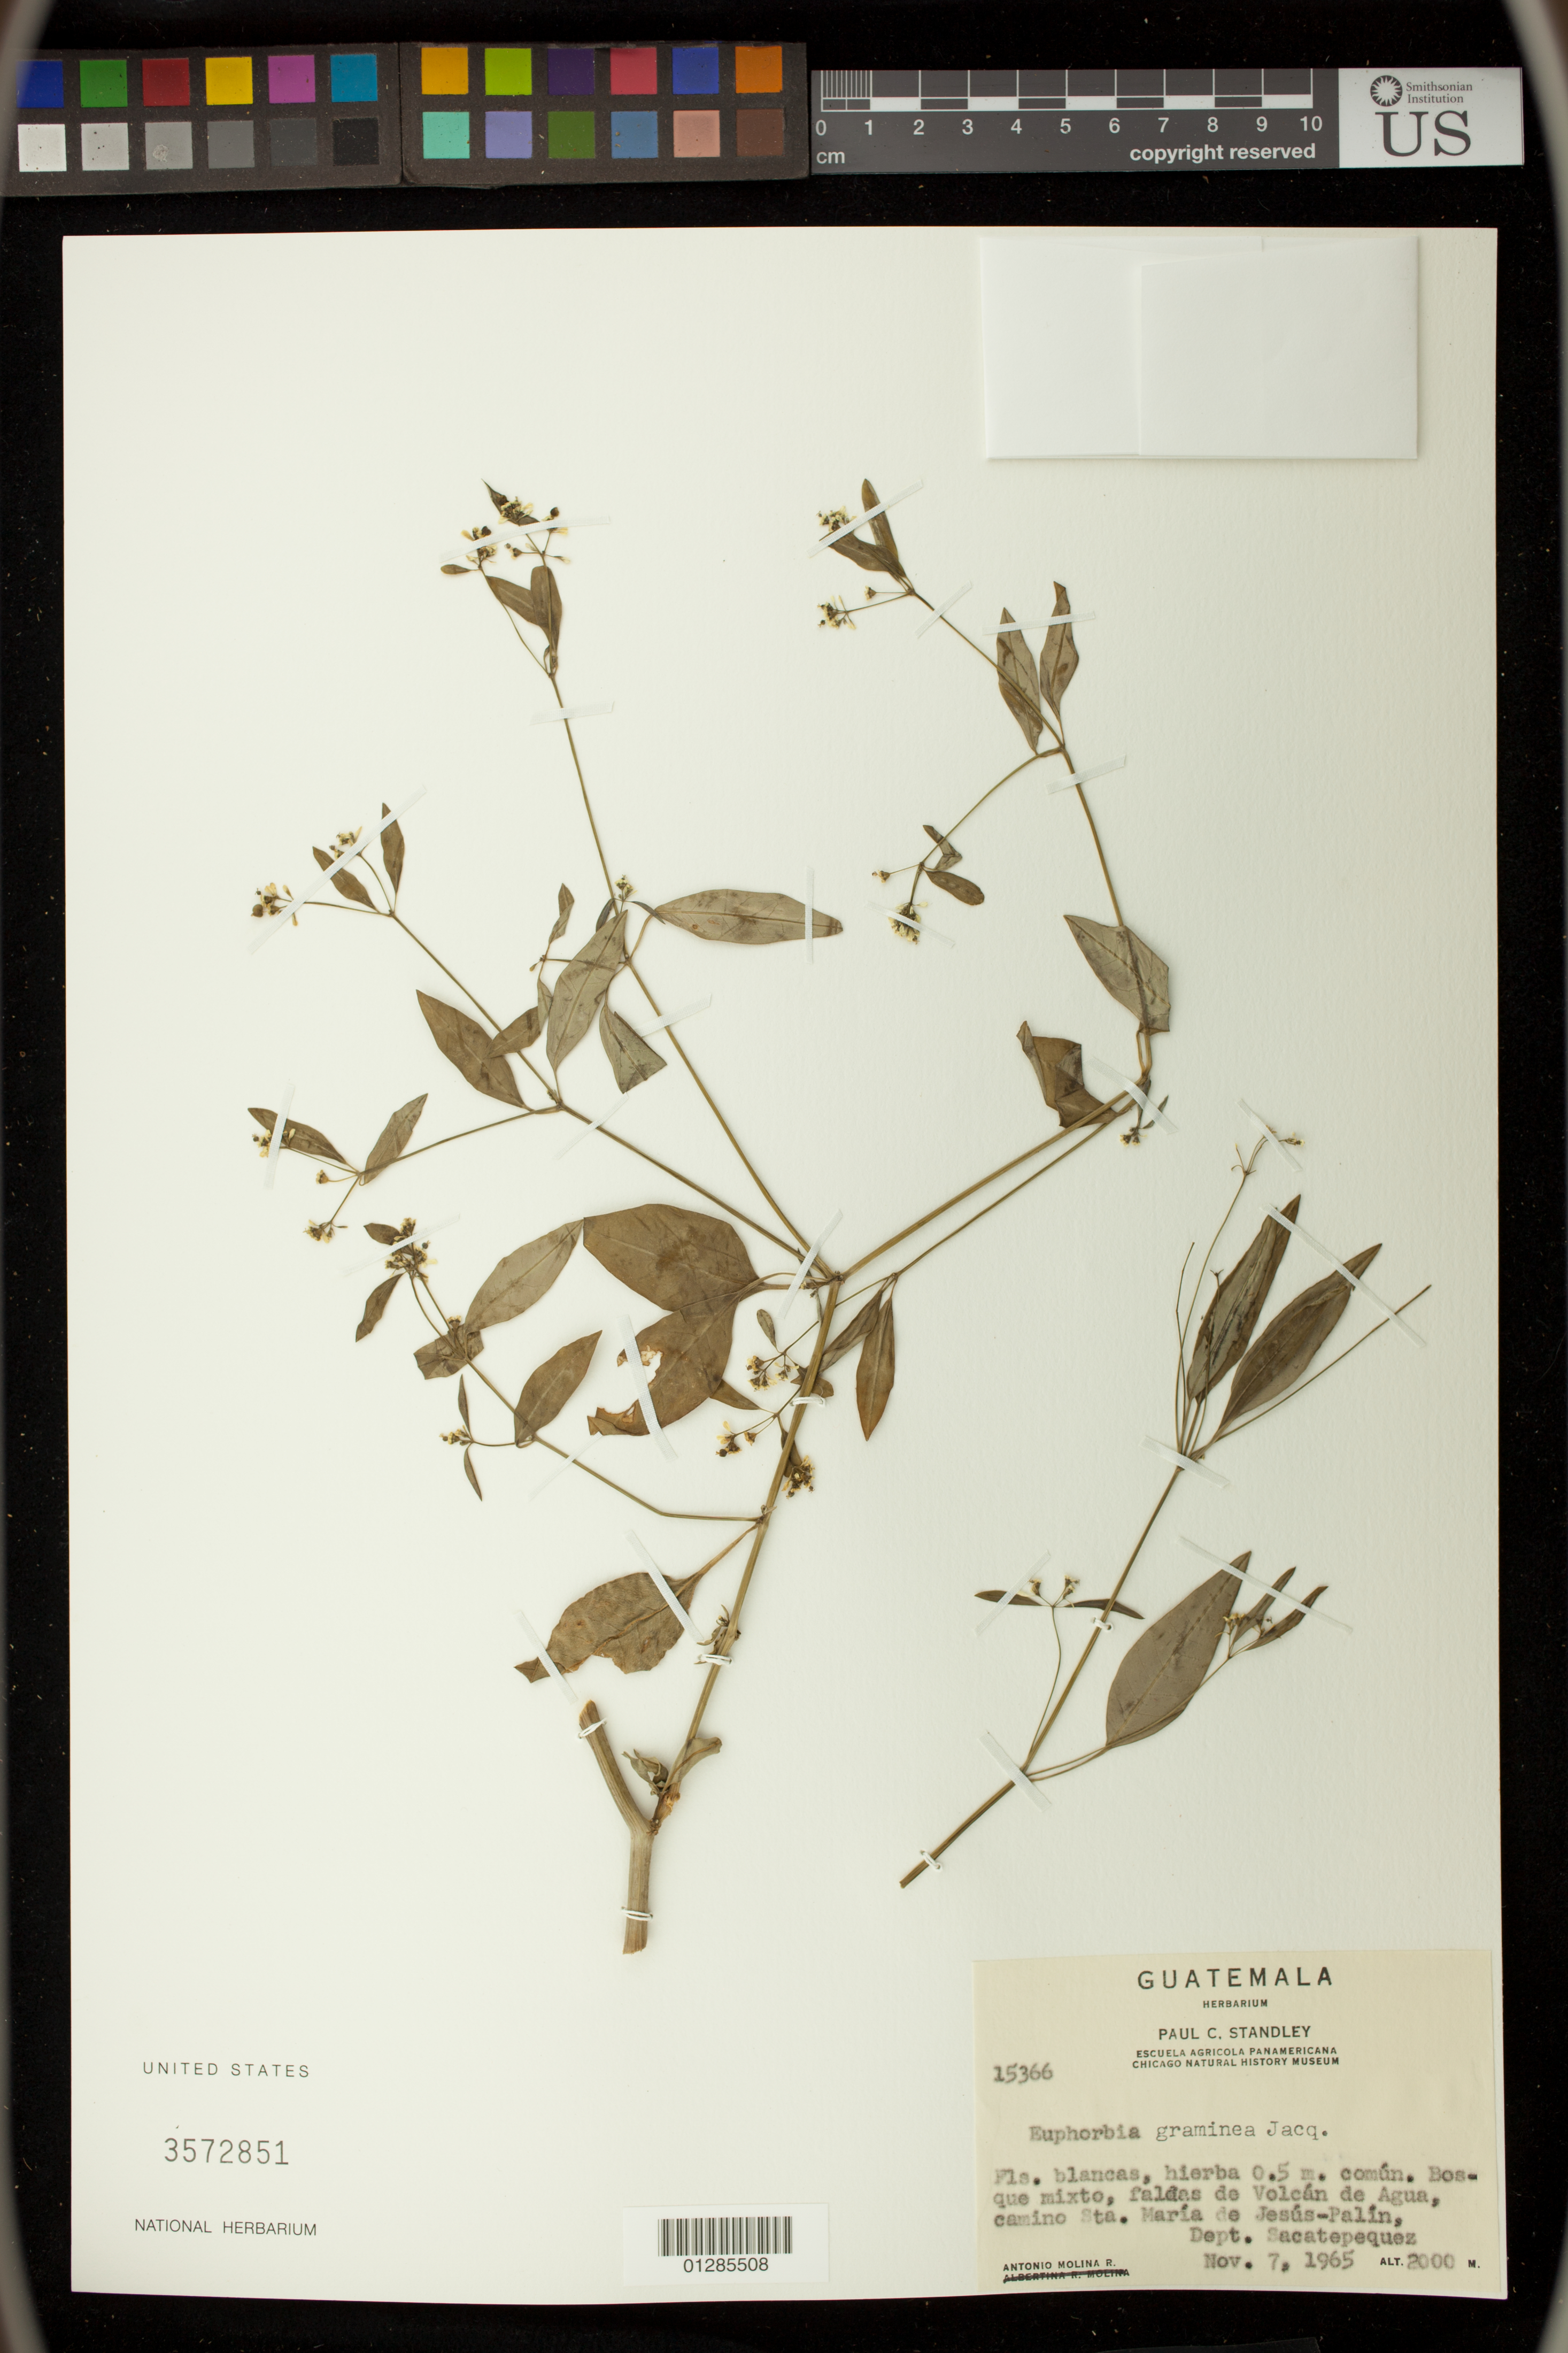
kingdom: Plantae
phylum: Tracheophyta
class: Magnoliopsida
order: Malpighiales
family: Euphorbiaceae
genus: Euphorbia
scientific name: Euphorbia graminea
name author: Jacq.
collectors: A. Molina R.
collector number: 15366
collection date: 1965-11-07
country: Guatemala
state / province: Sacatepéquez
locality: Volcan de Agua, camino Sta. Maria de Jesus-Palin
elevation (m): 2000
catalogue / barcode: US 3572851